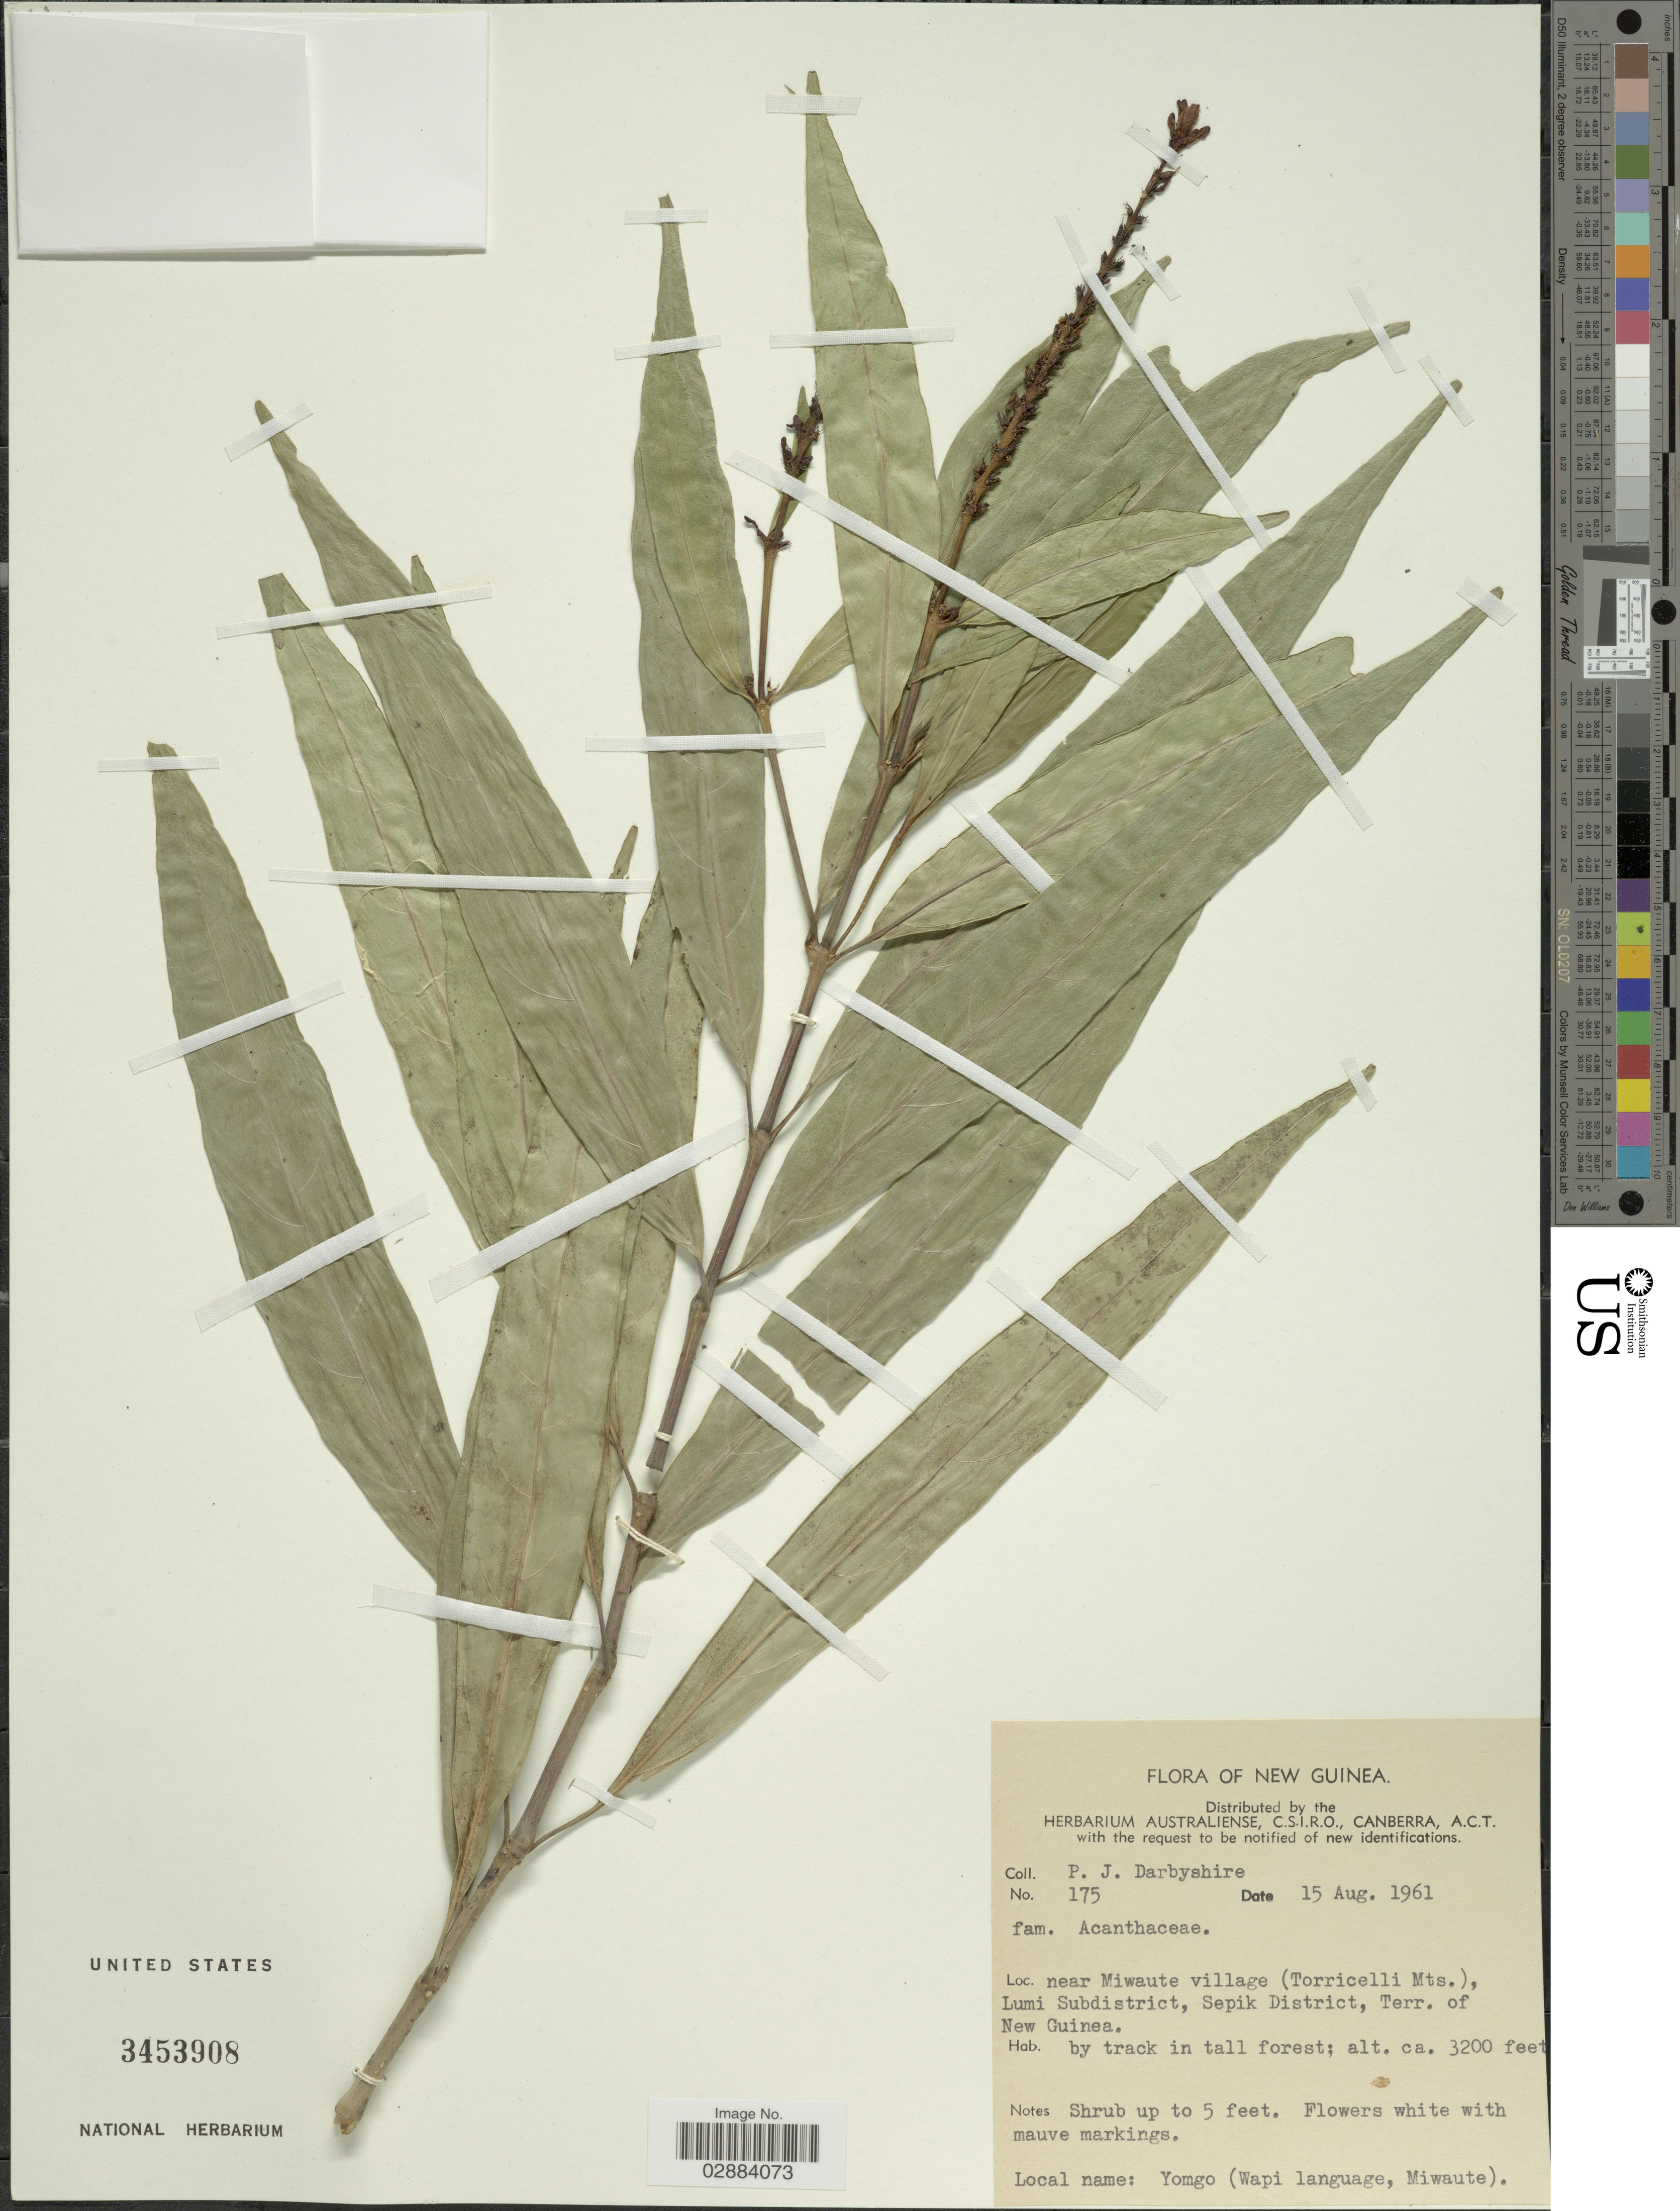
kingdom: Plantae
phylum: Tracheophyta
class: Magnoliopsida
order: Lamiales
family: Acanthaceae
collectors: P. Darbyshire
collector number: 175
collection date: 1961-08-15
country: Papua New Guinea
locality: New Guinea. Near Miwaute village (Torricelli Mts.), Lumi Subdistrict, Sepik District, Terr. of New Guinea.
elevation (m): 975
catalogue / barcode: US 3453908